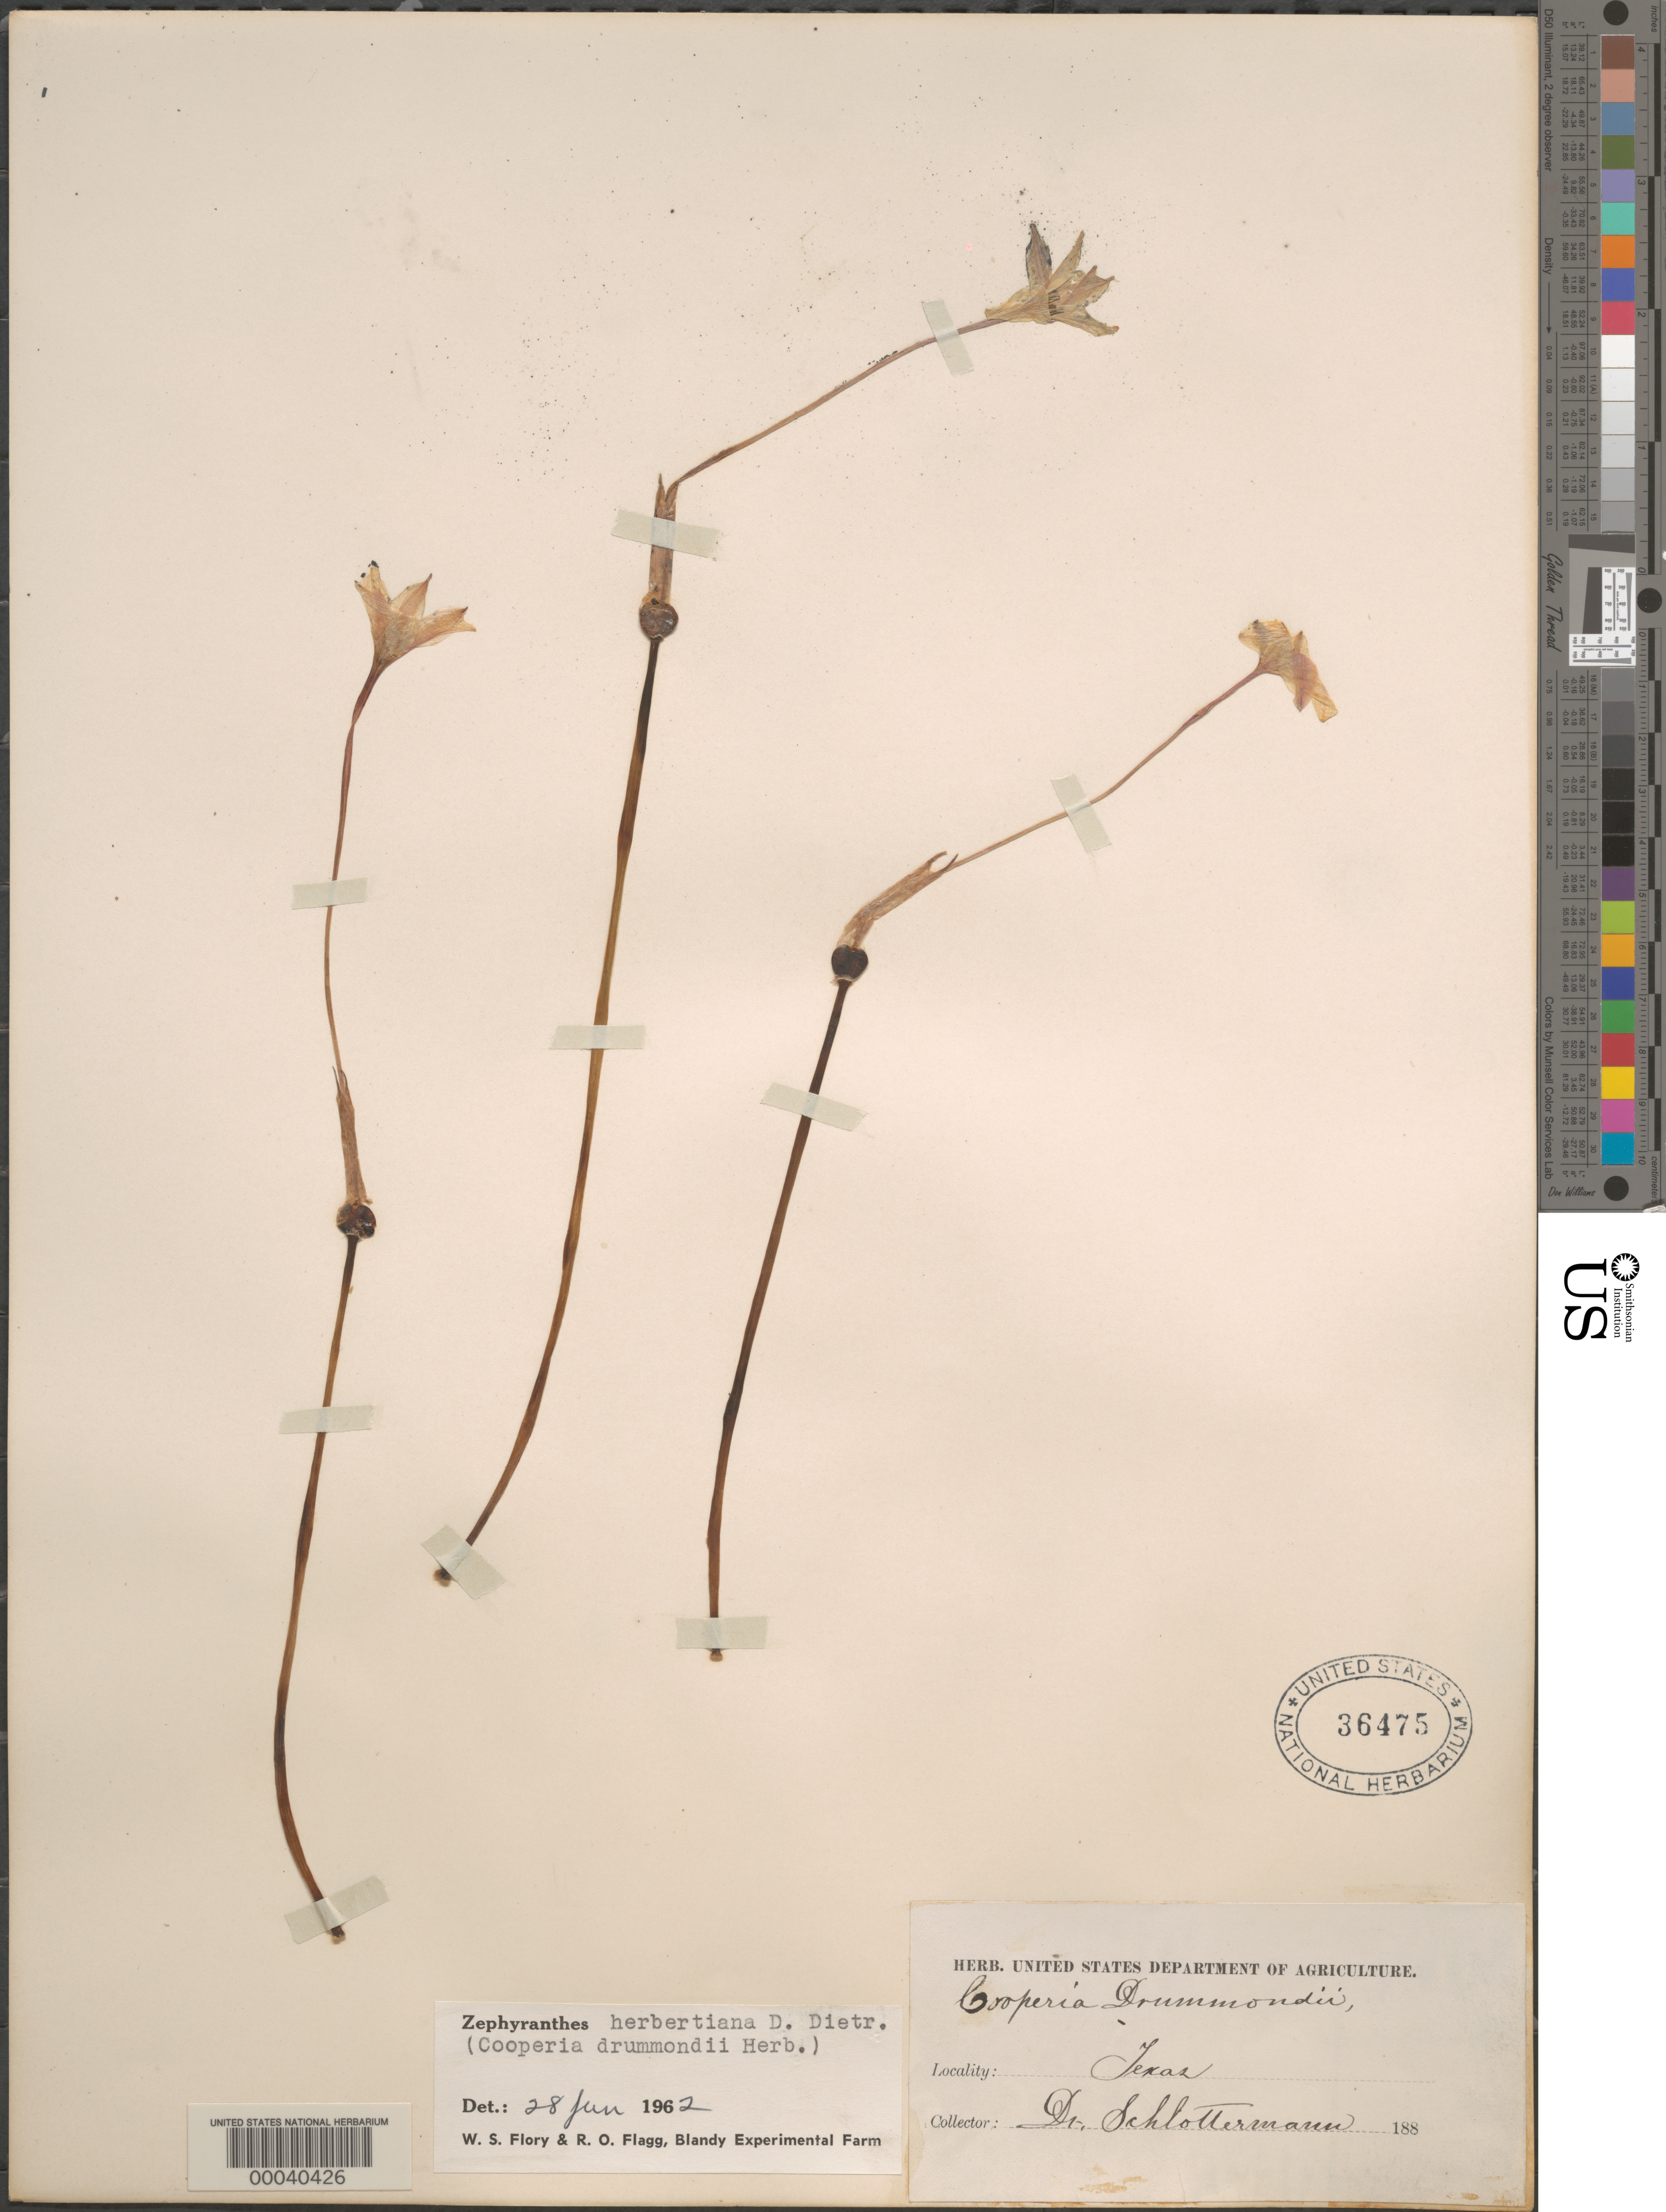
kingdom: Plantae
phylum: Tracheophyta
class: Liliopsida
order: Asparagales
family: Amaryllidaceae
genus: Zephyranthes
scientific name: Zephyranthes herbertiana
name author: D. Dietr.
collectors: -. Schlottermann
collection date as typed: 188-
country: United States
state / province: Texas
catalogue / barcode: US 36475